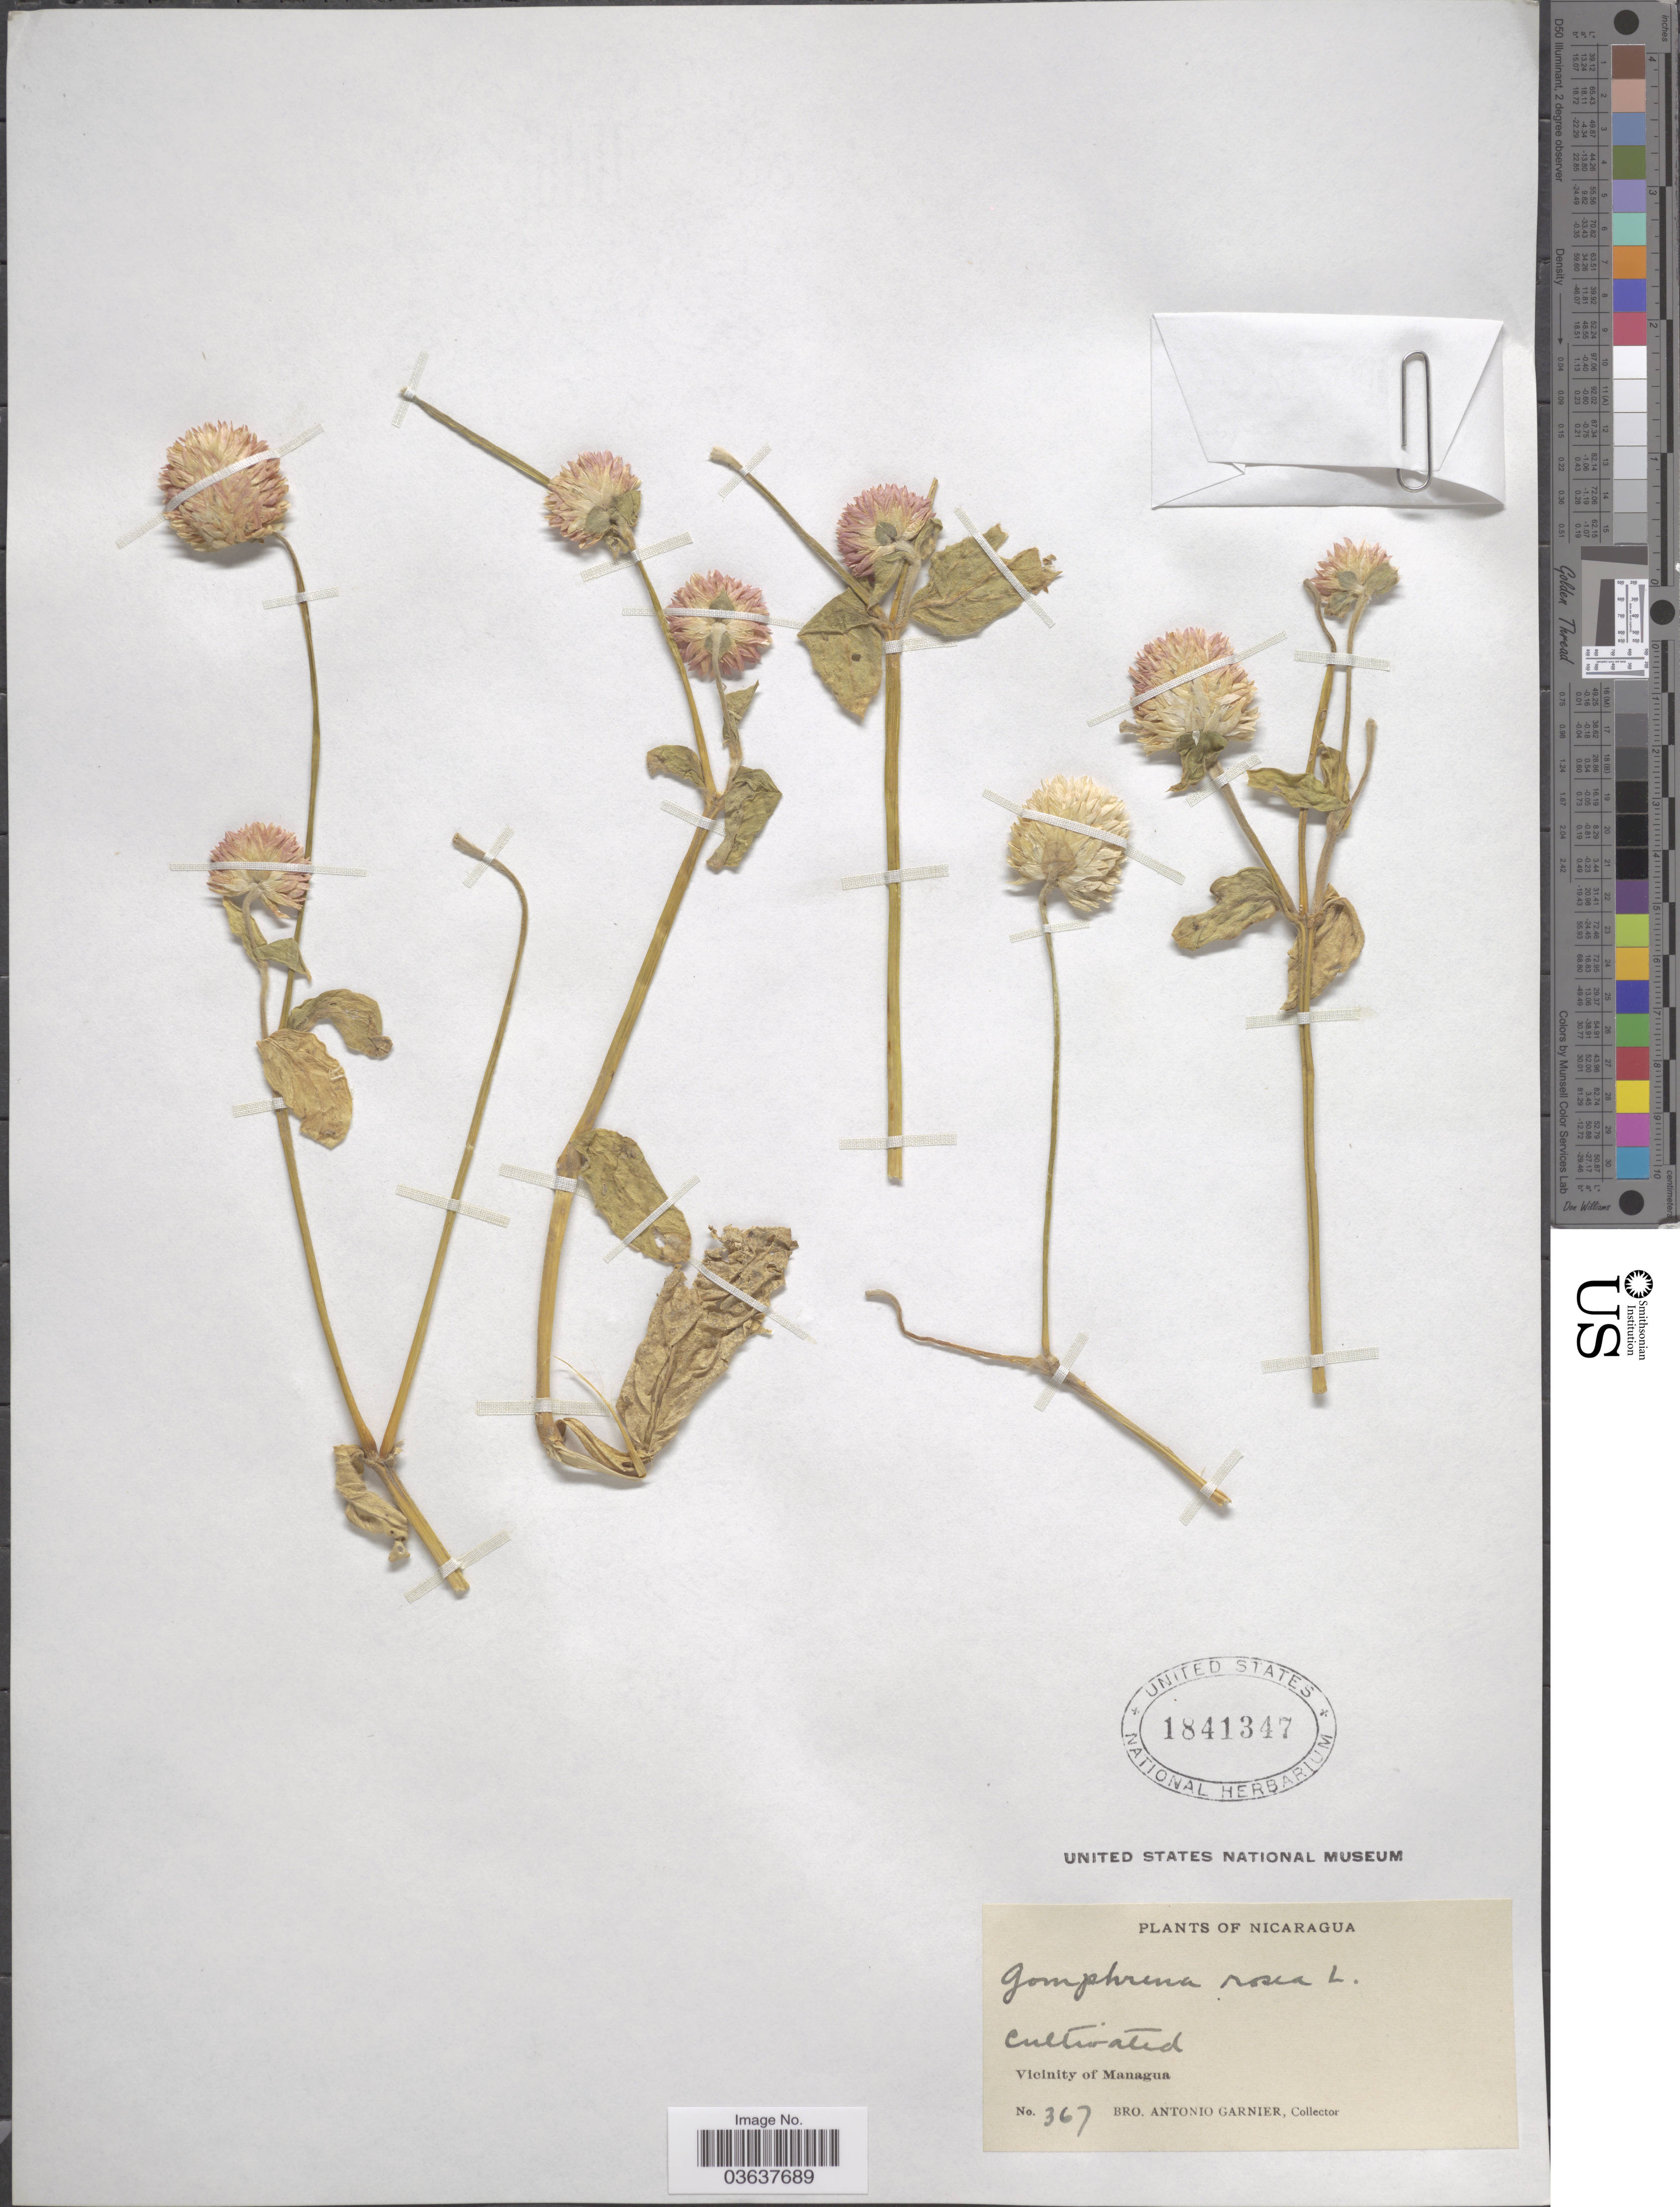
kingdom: Plantae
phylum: Tracheophyta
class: Magnoliopsida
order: Caryophyllales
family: Amaranthaceae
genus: Gomphrena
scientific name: Gomphrena globosa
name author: L.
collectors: Bro. A. Garnier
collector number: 367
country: Nicaragua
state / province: Managua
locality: Vicinity of Managua.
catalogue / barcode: US 1841347